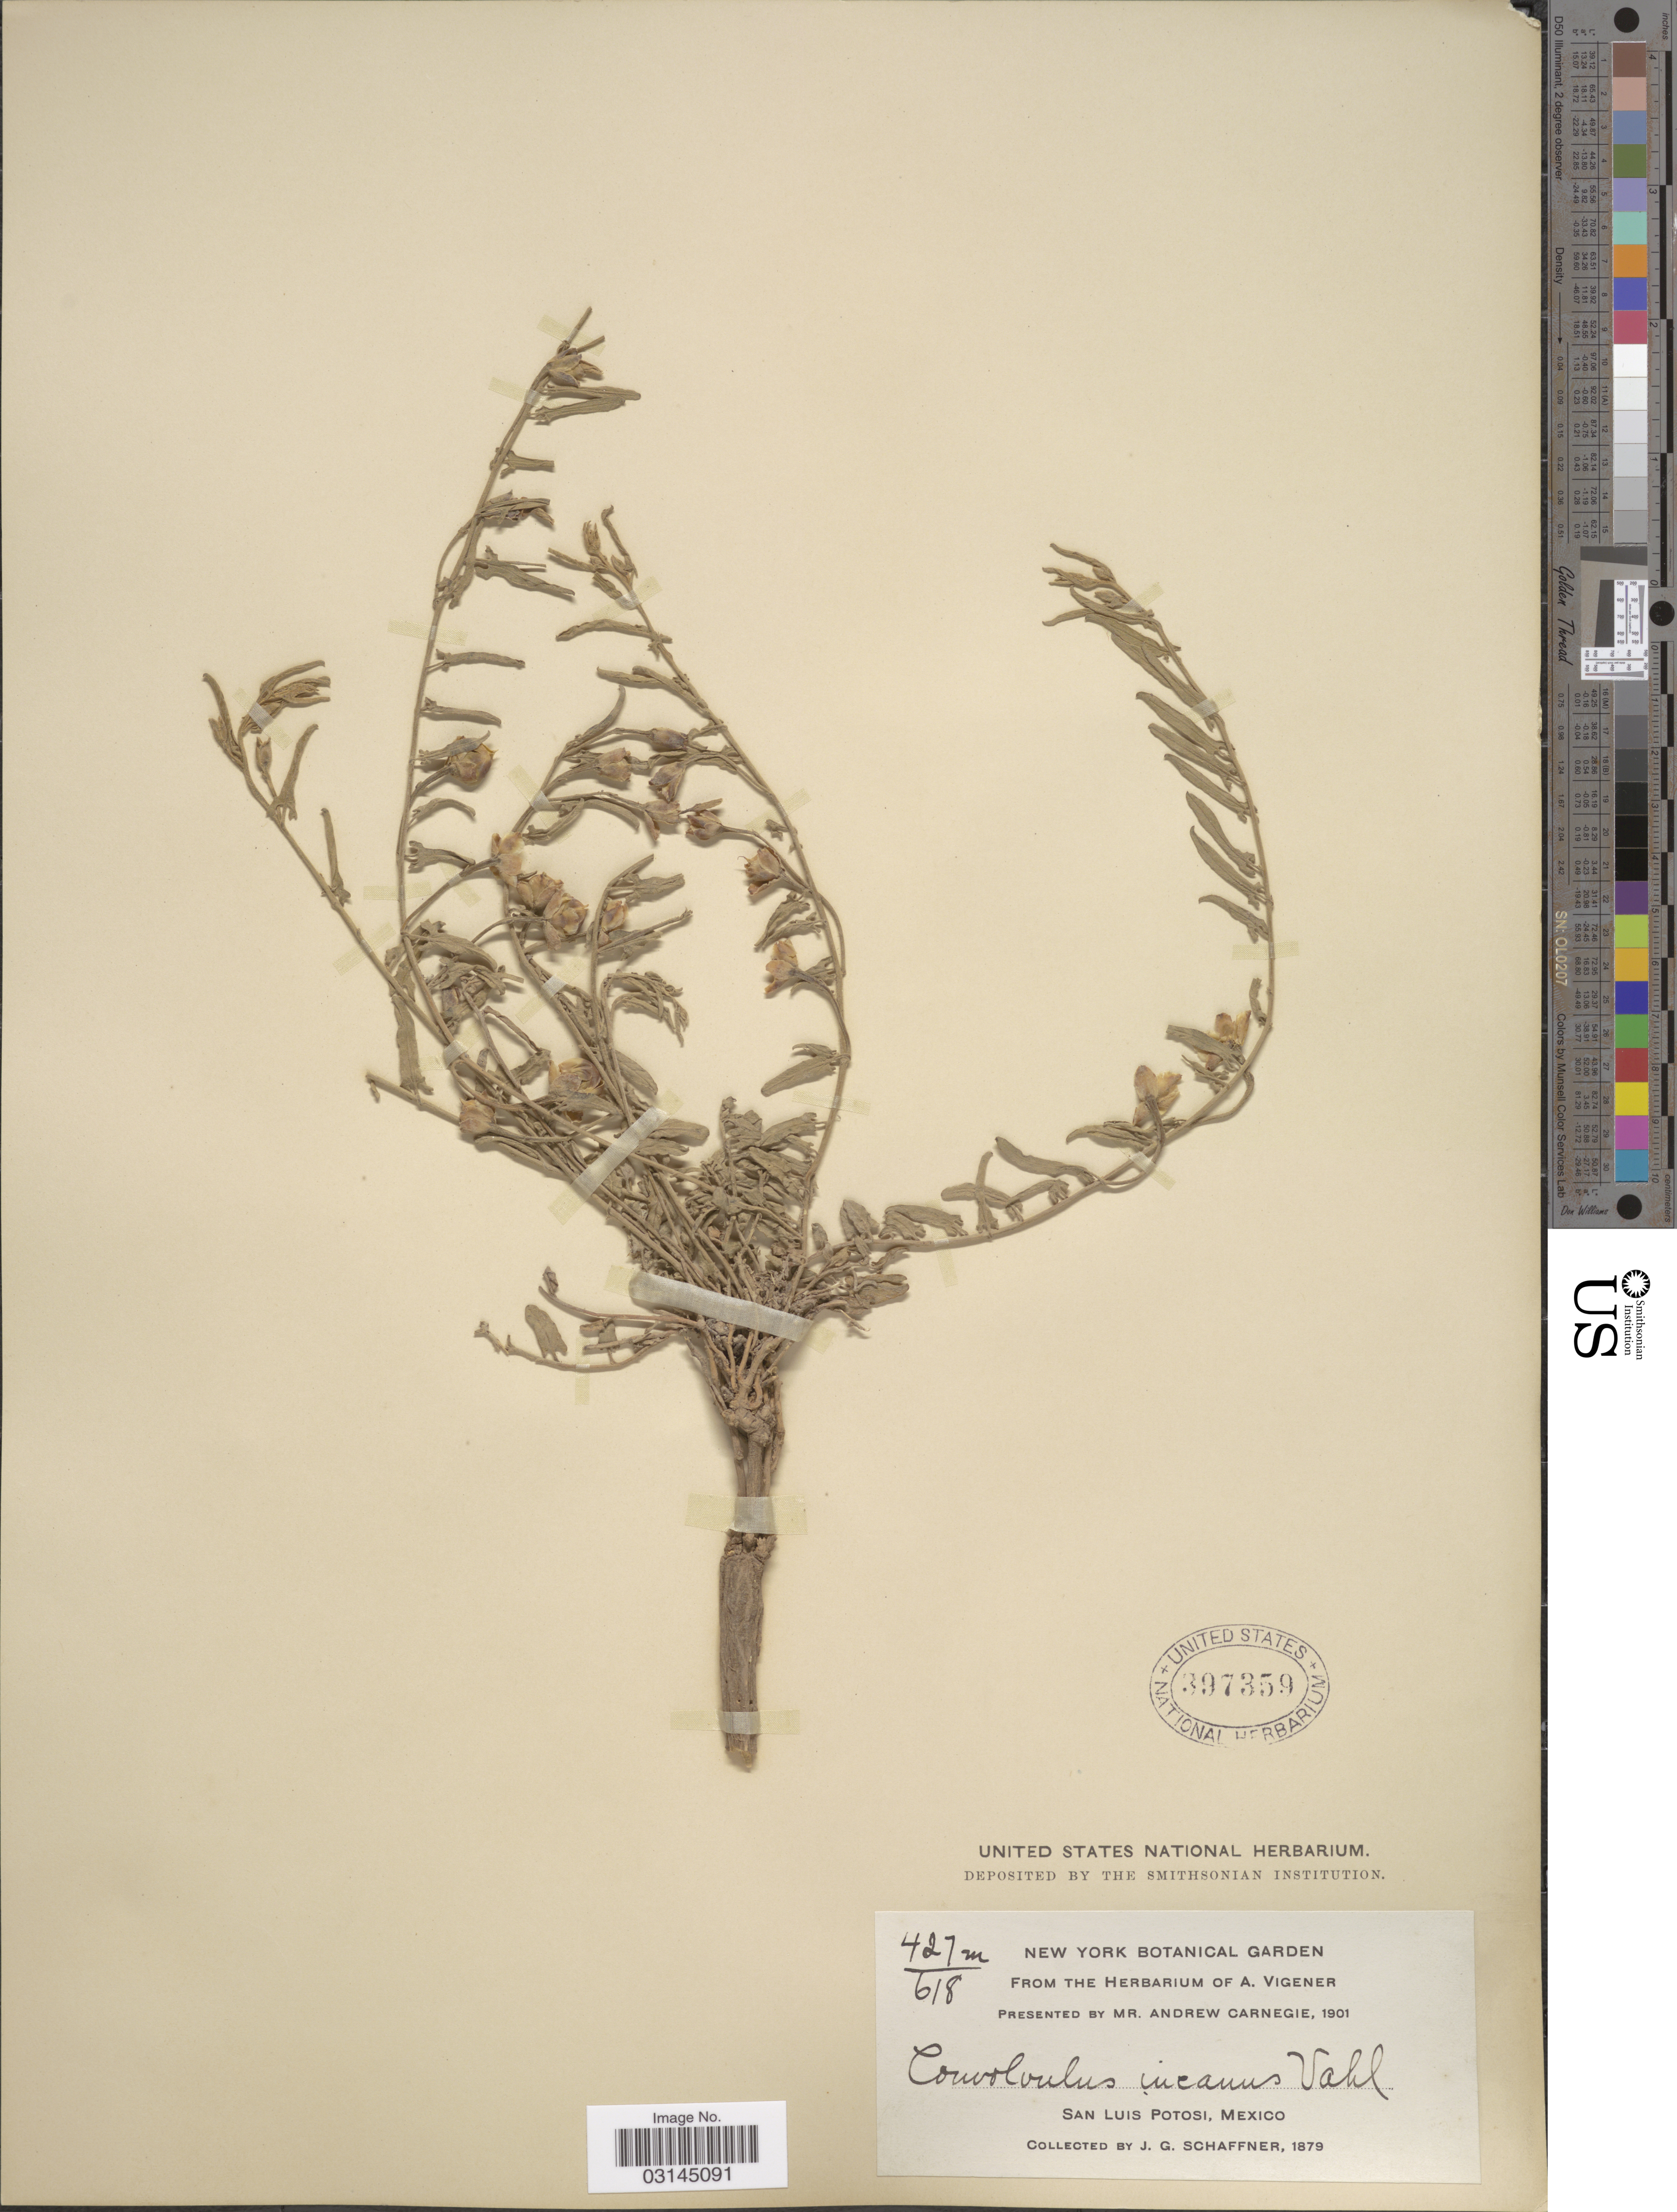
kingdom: Plantae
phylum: Tracheophyta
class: Magnoliopsida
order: Solanales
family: Convolvulaceae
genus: Convolvulus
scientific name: Convolvulus incanus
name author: Vahl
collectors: J. G. Schaffner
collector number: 427m/618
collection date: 1879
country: Mexico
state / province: San Luis Potosí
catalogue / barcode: US 397359